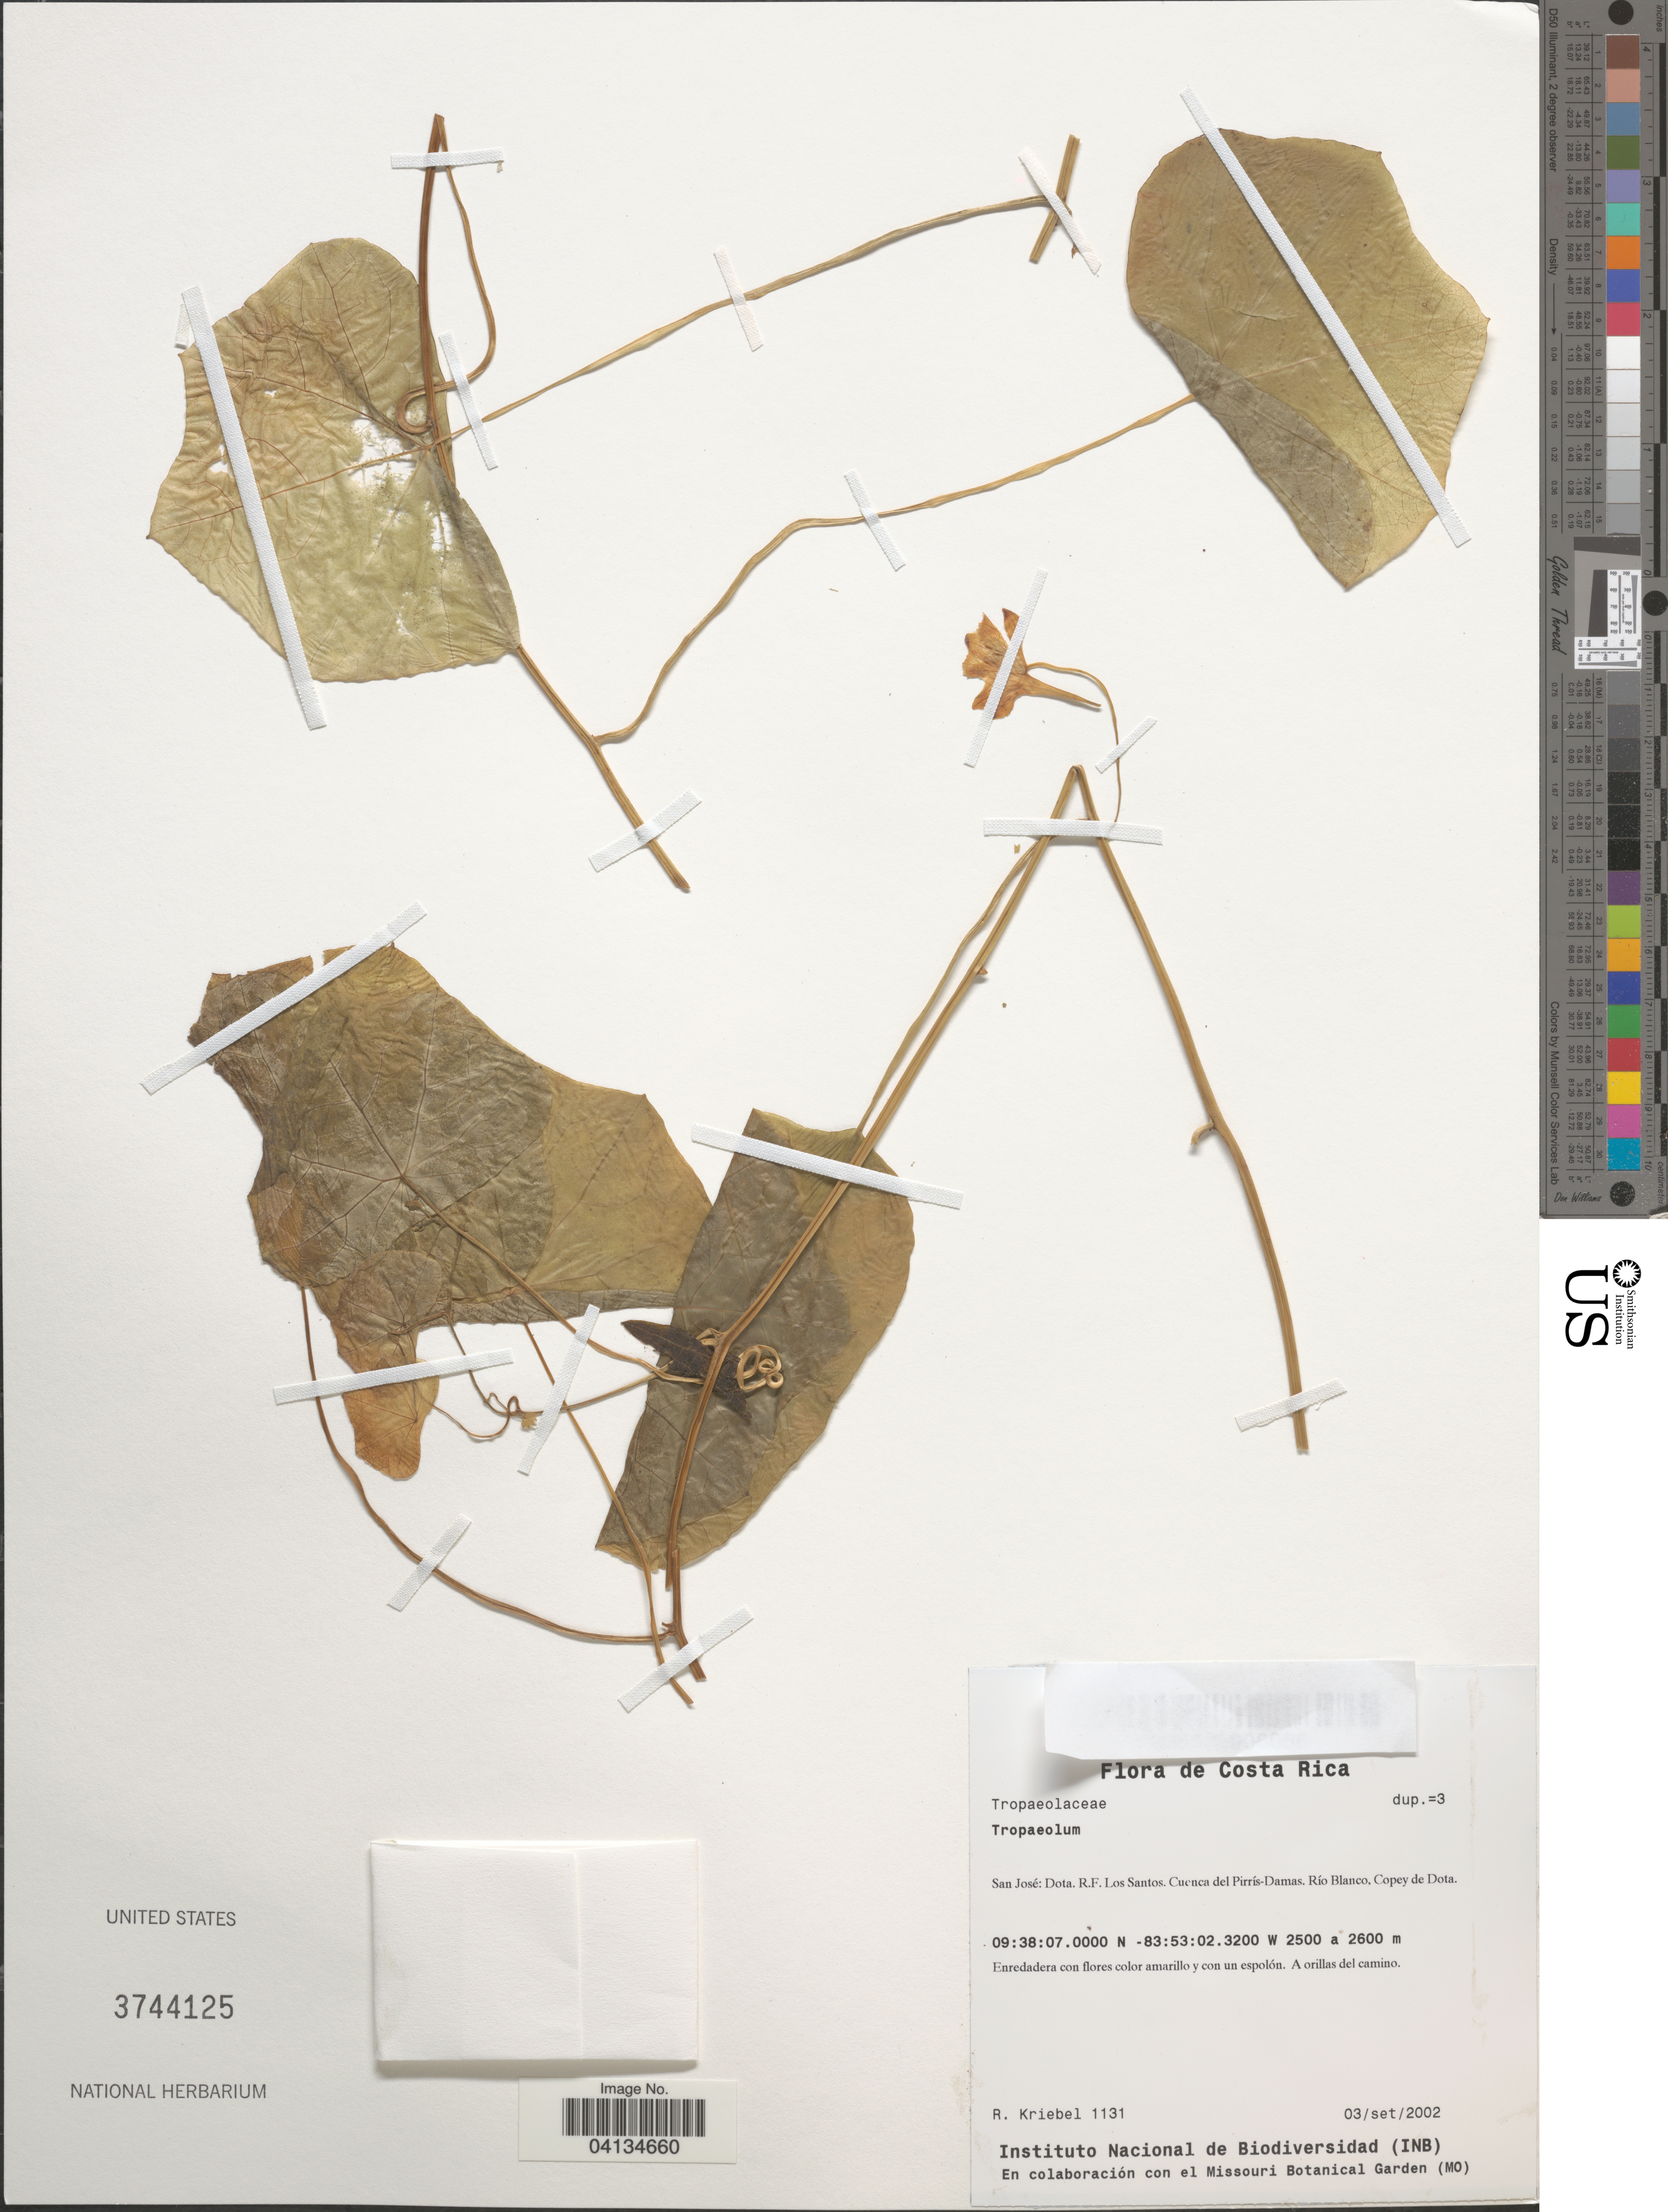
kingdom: Plantae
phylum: Tracheophyta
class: Magnoliopsida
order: Brassicales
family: Tropaeolaceae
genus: Tropaeolum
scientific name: Tropaeolum sp.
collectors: R. Kriebel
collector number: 1131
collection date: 2002-09-03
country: Costa Rica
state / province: San José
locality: Dota. R.F. Los Santos. Cuenca del Pirrís-Damas. Río Blanco, Copey de Dota.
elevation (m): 2500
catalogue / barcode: US 3744125